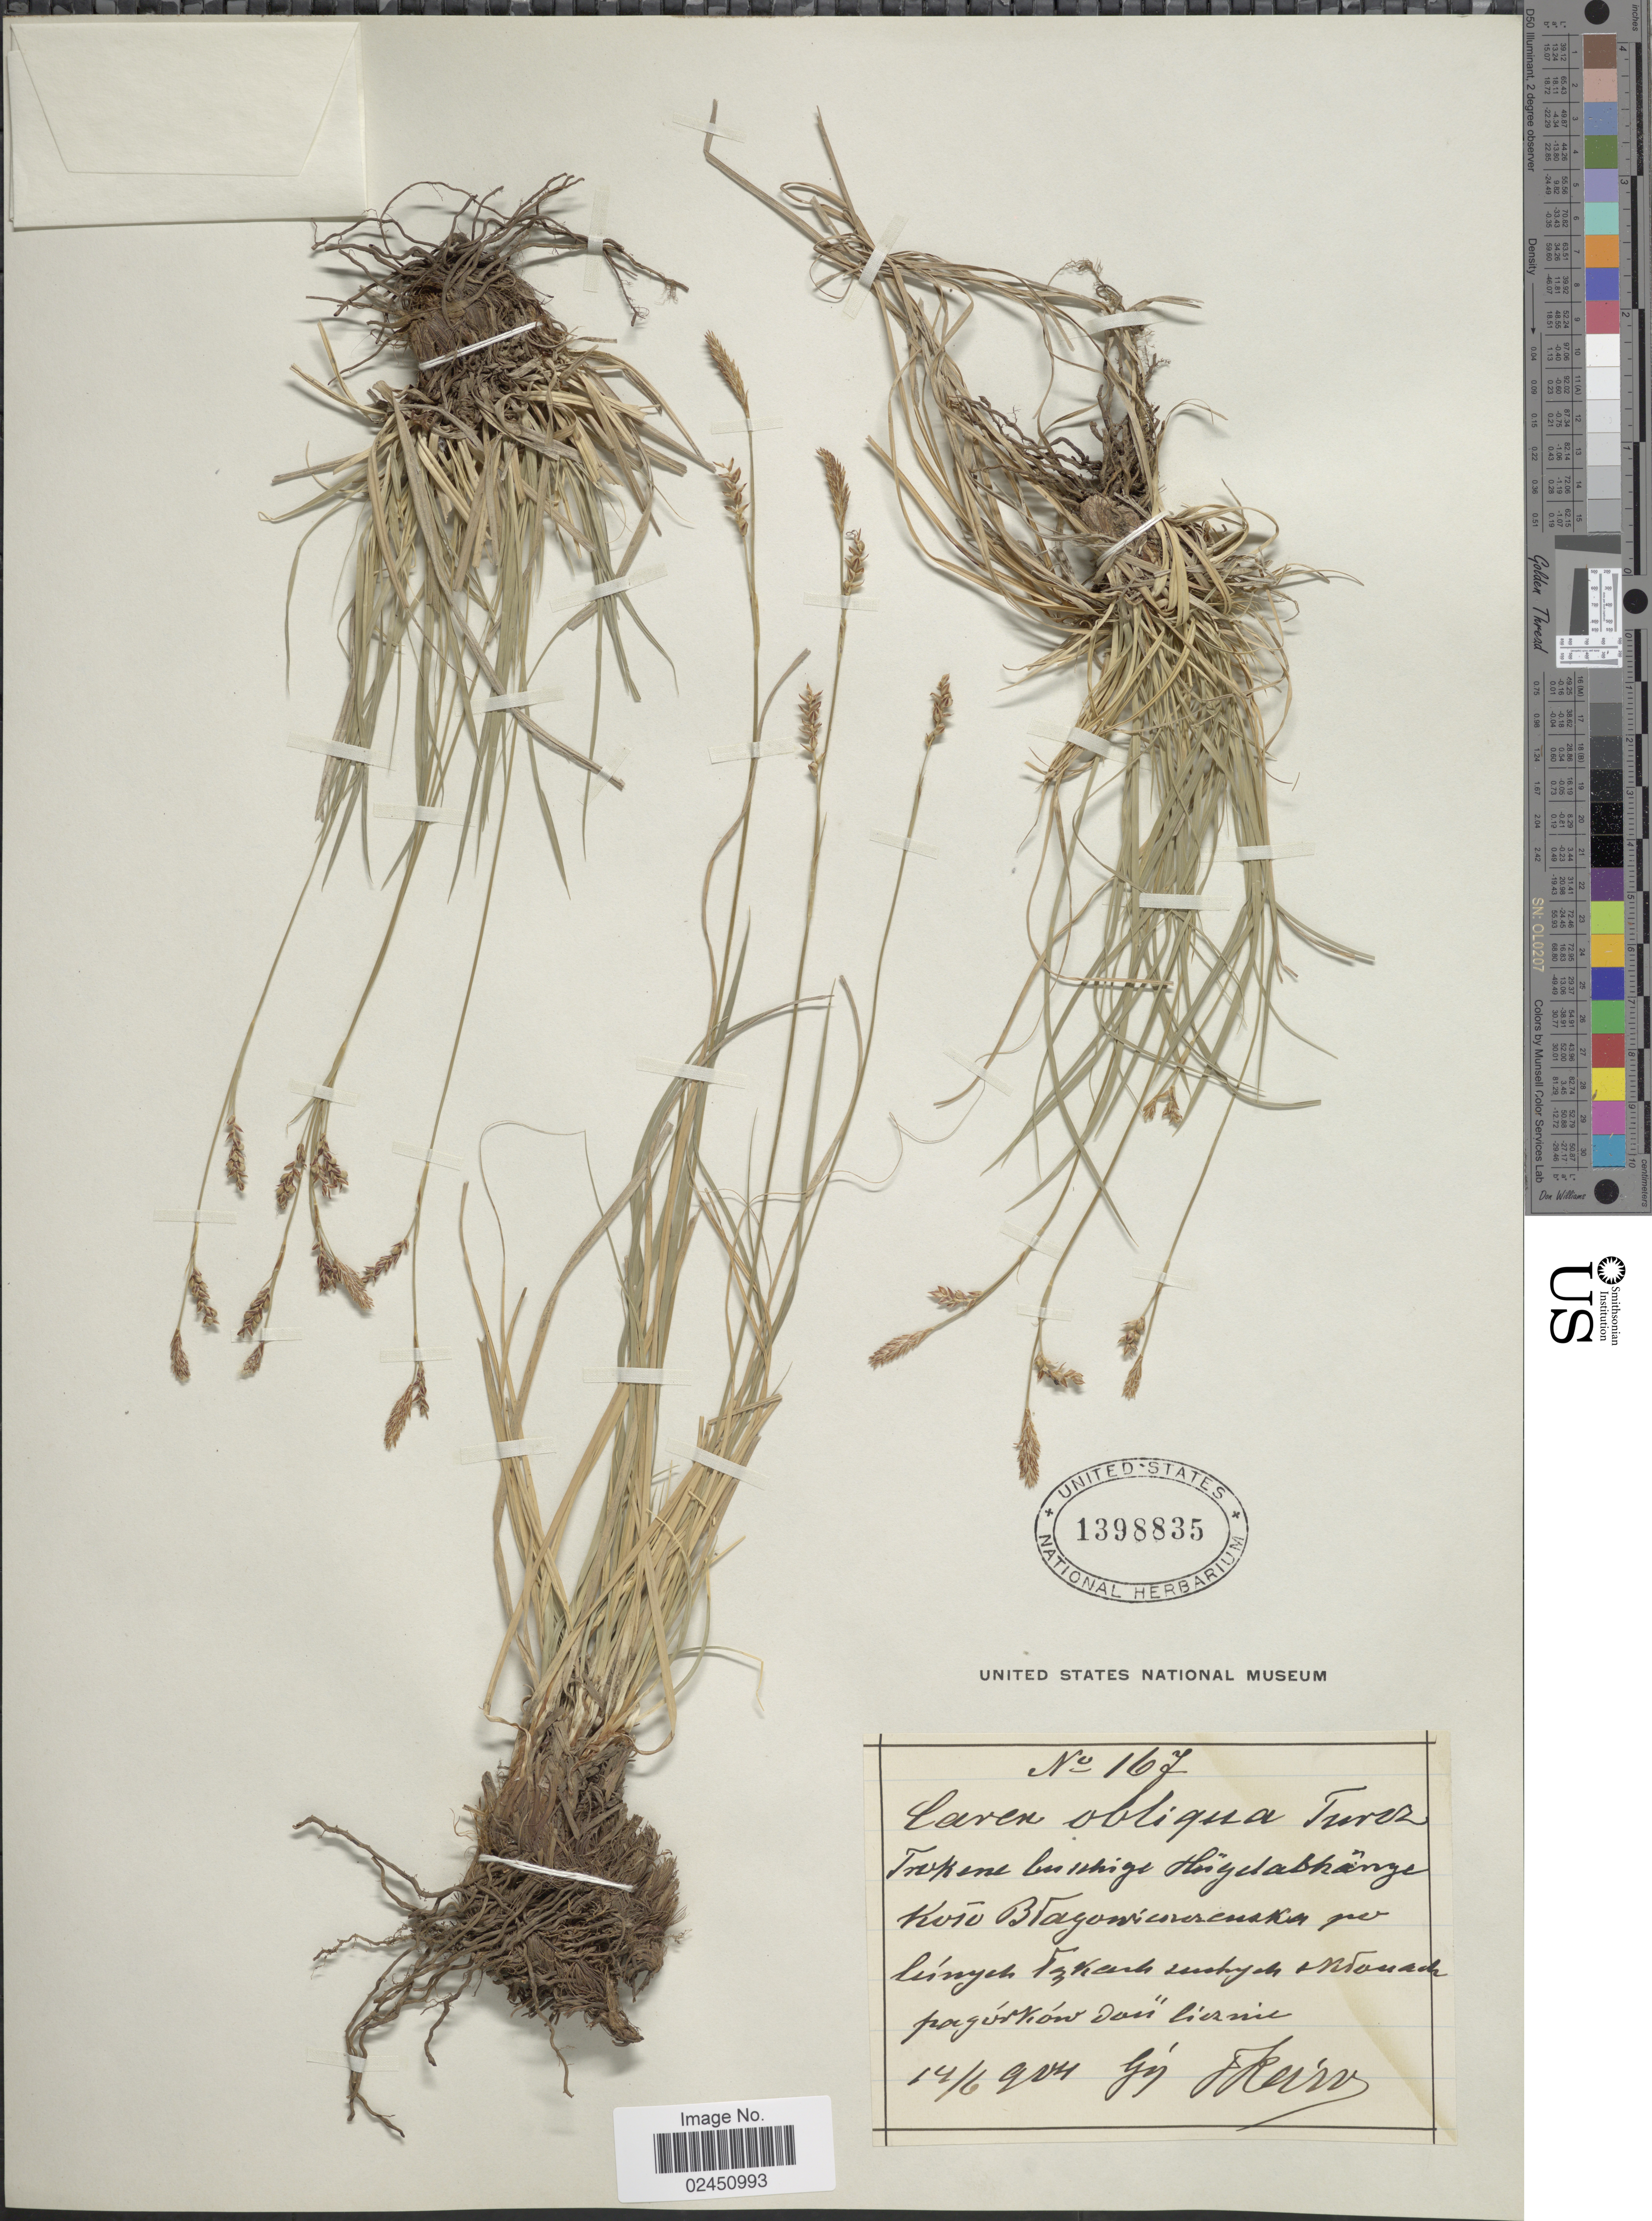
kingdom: Plantae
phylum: Tracheophyta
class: Liliopsida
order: Poales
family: Cyperaceae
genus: Carex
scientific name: Carex pediformis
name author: C.A. Mey.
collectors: F. Karo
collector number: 167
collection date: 1904-06-15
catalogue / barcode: US 1398835